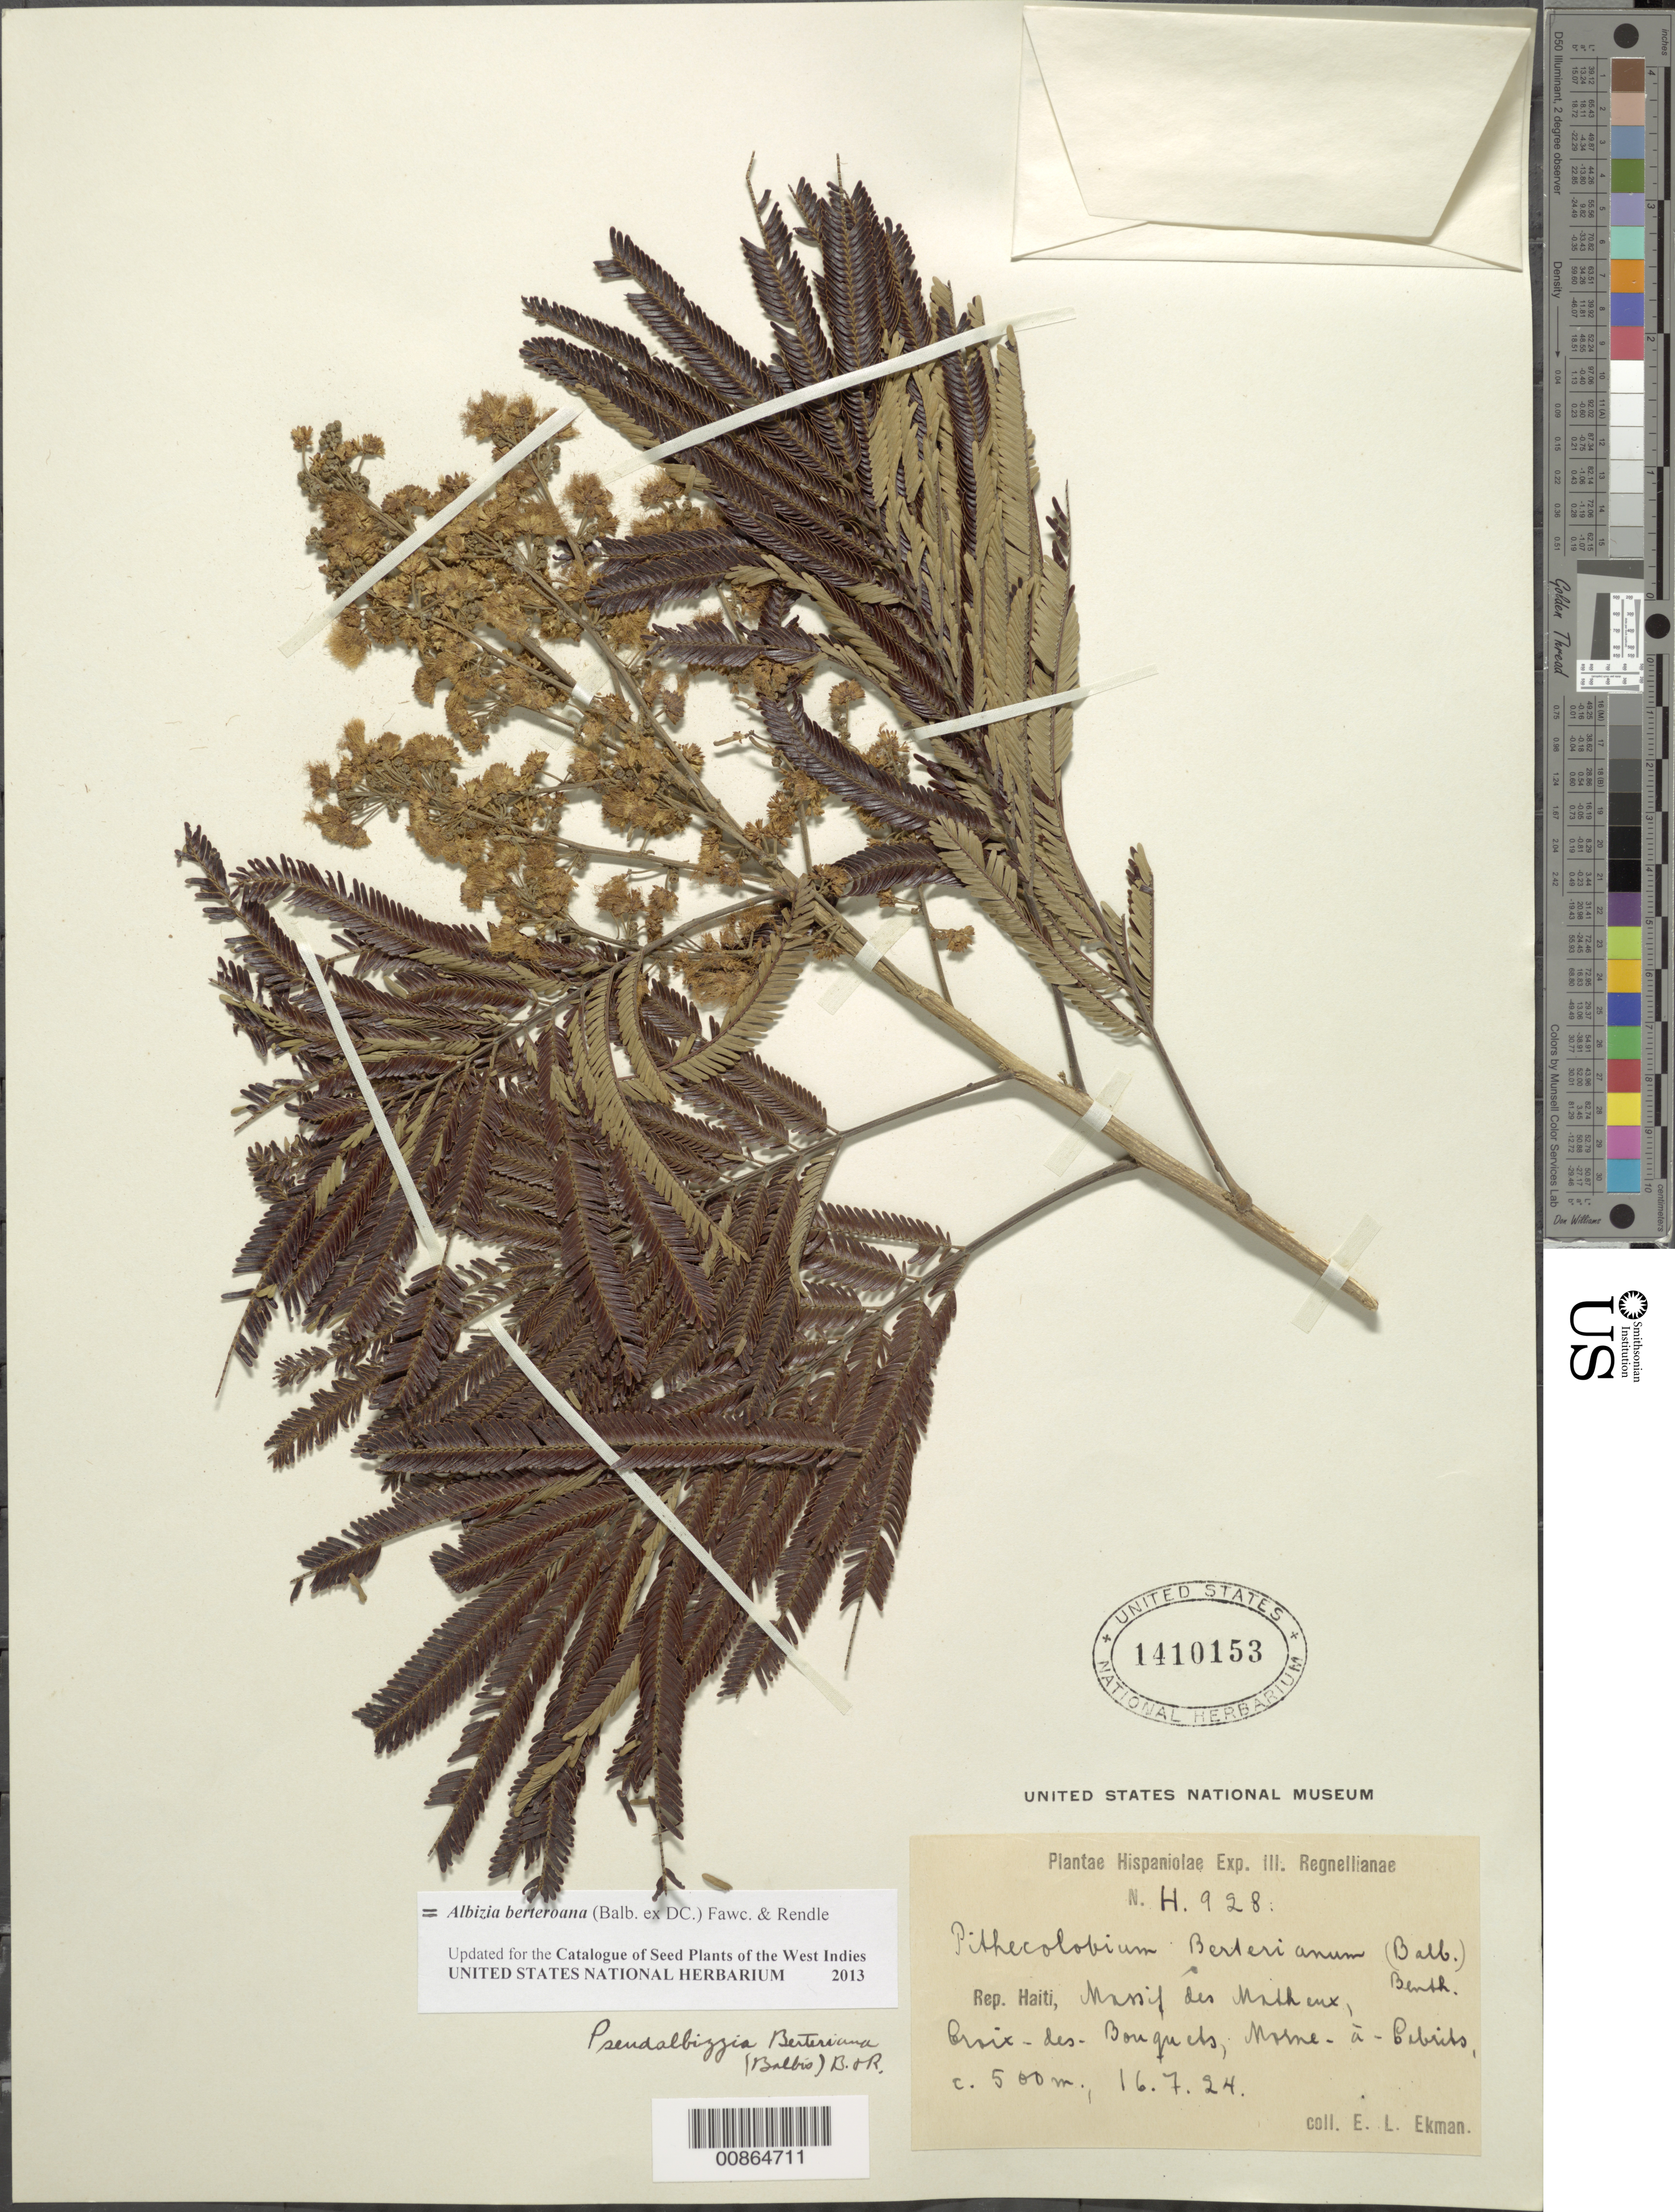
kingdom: Plantae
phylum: Tracheophyta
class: Magnoliopsida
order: Fabales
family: Fabaceae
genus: Pseudalbizzia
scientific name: Pseudalbizzia berteroana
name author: (Balb. ex DC.) Britton & Rose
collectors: E. L. Ekman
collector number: H 928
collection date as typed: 16 Jul 1924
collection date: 1924-07-16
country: Haiti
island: Hispaniola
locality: Massif des Matheux, Croix des Bouquets, Morne à Cabrits.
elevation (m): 500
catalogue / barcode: US 1410153